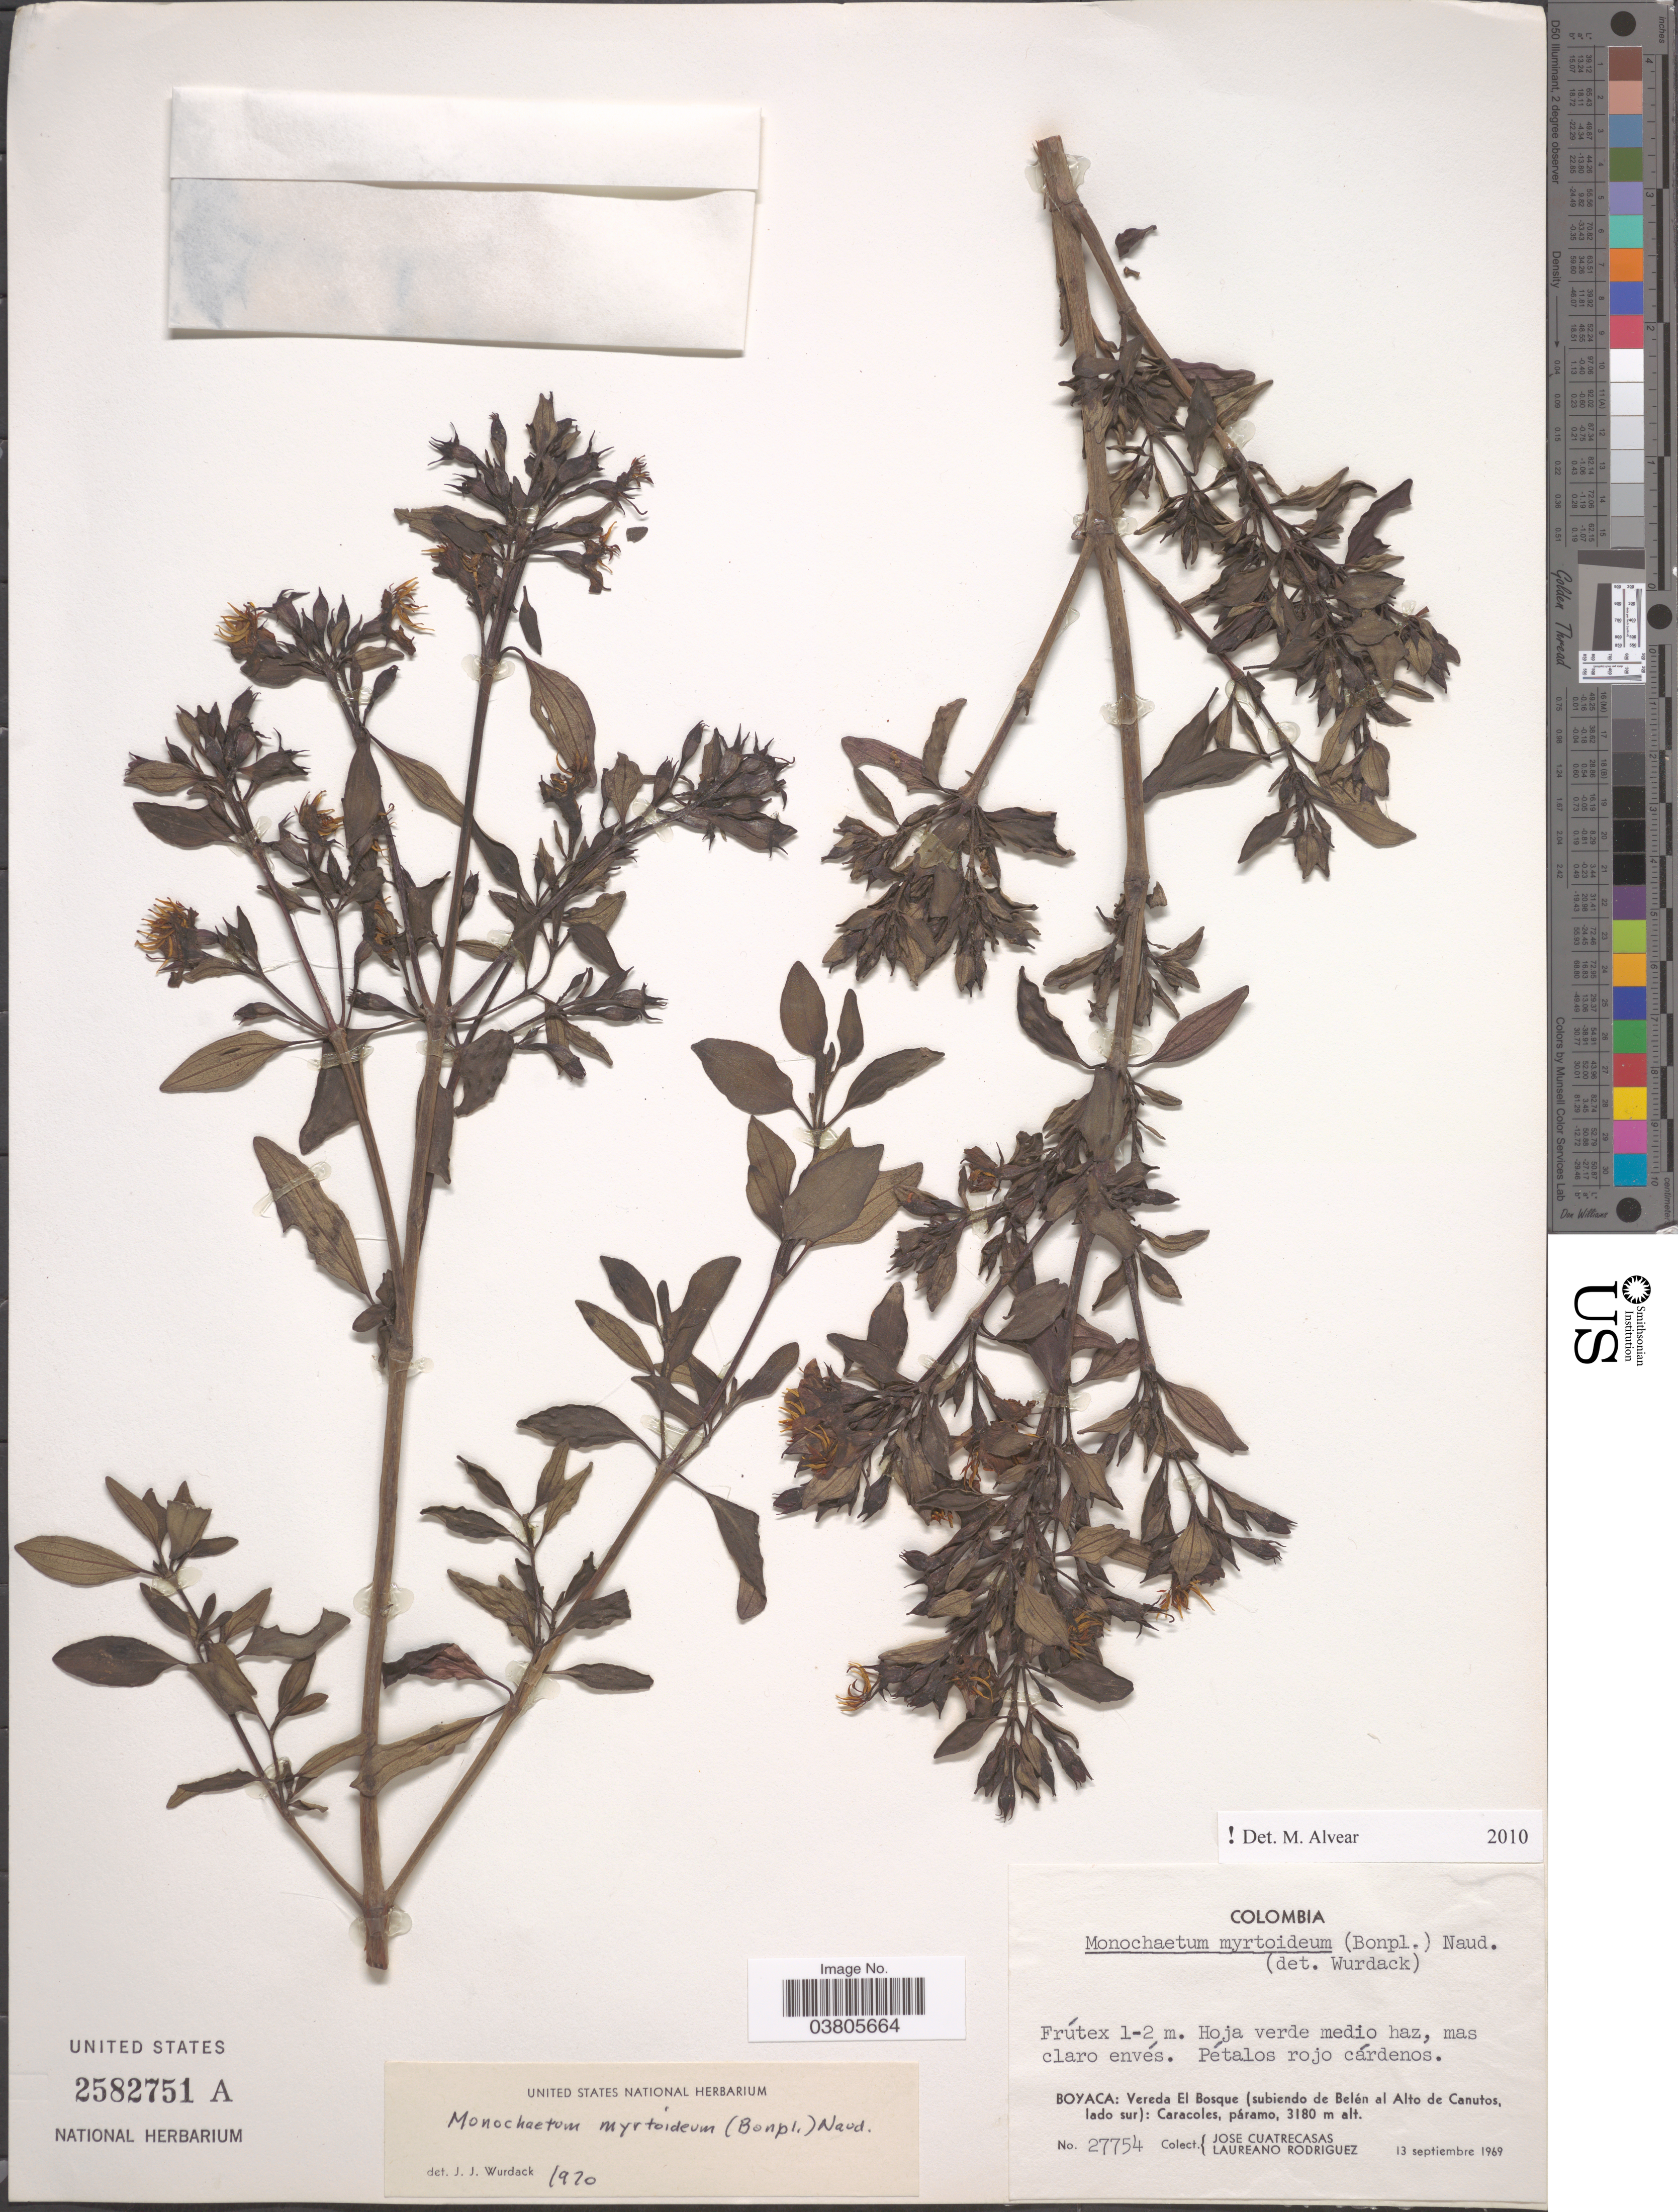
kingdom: Plantae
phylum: Tracheophyta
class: Magnoliopsida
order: Myrtales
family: Melastomataceae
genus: Monochaetum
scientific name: Monochaetum myrtoideum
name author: Naudin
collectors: J. Cuatrecasas & L. Rodriguez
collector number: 27754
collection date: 1969-09-13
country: Colombia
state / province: Boyacá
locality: Vereda El Bosque (subiendo de Belén al Alto de Canutos, lado sur): Caracoles, páramo.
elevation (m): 3180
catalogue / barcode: US 2582751A